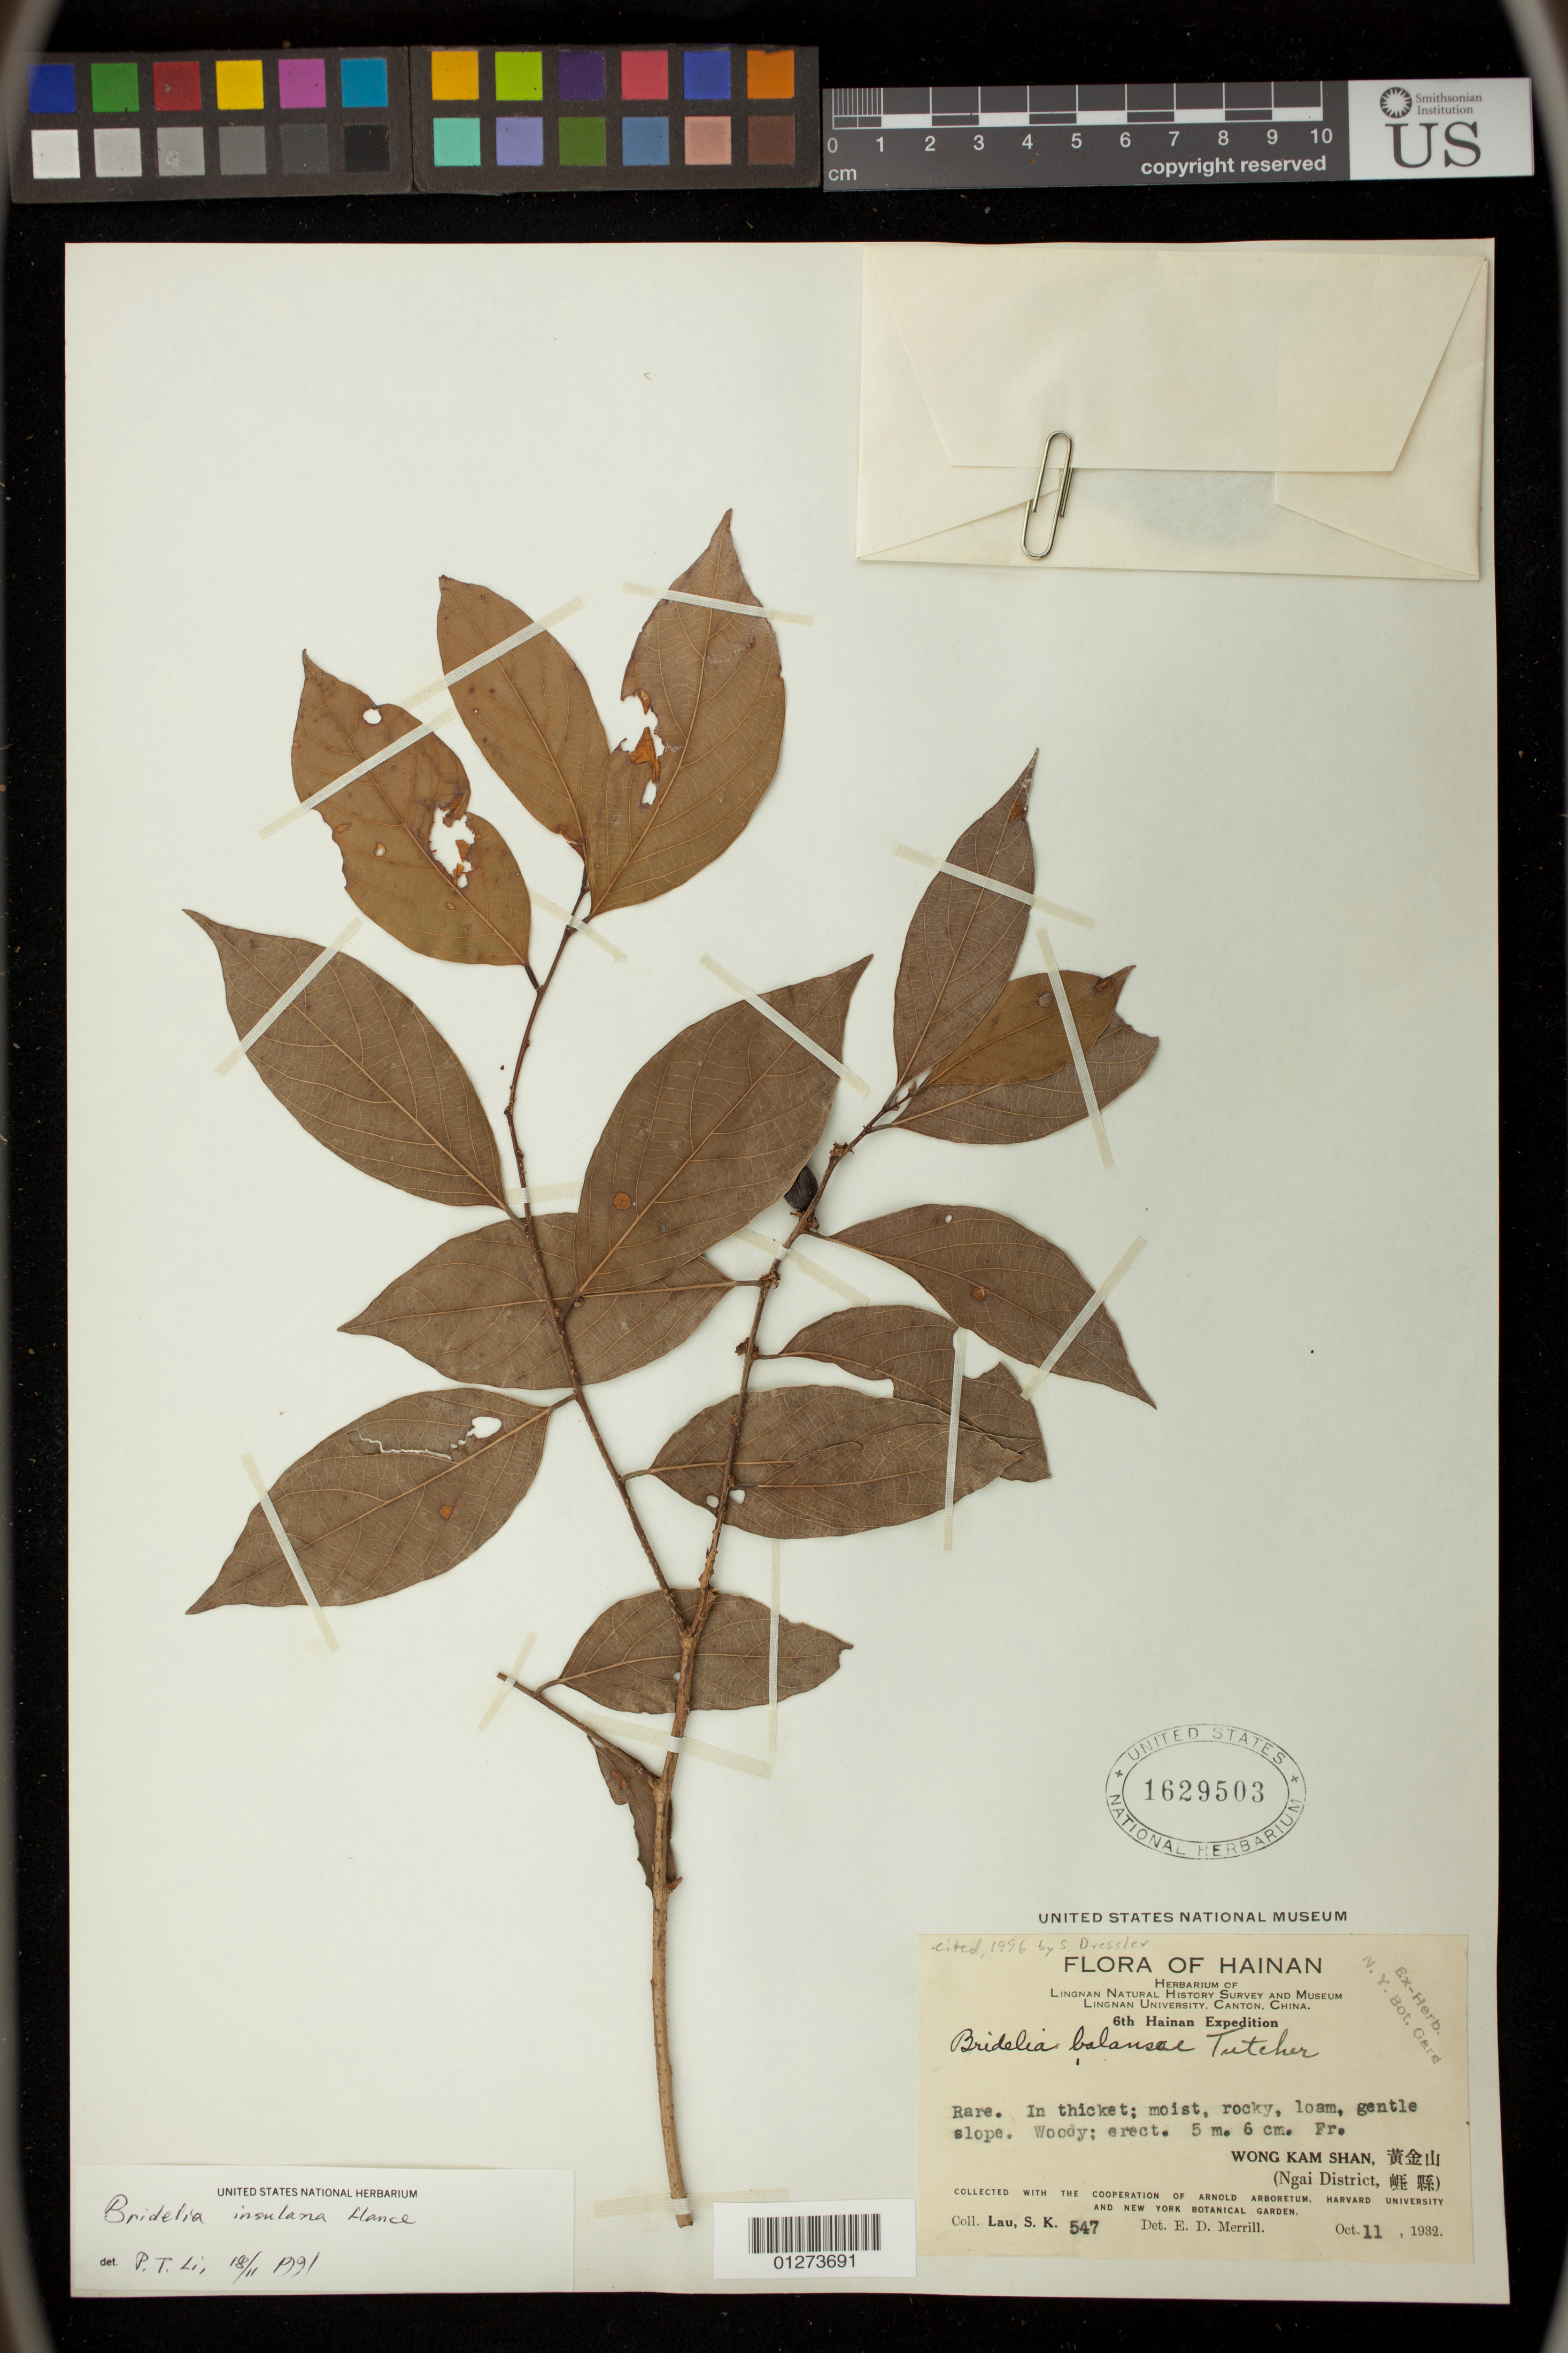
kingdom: Plantae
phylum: Tracheophyta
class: Magnoliopsida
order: Malpighiales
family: Phyllanthaceae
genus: Bridelia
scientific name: Bridelia balansae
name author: Tutcher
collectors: S. K. Lau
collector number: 547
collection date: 1932-10-11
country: China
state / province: Hainan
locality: Wong Kam Shan. Ngai District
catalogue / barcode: US 1629503